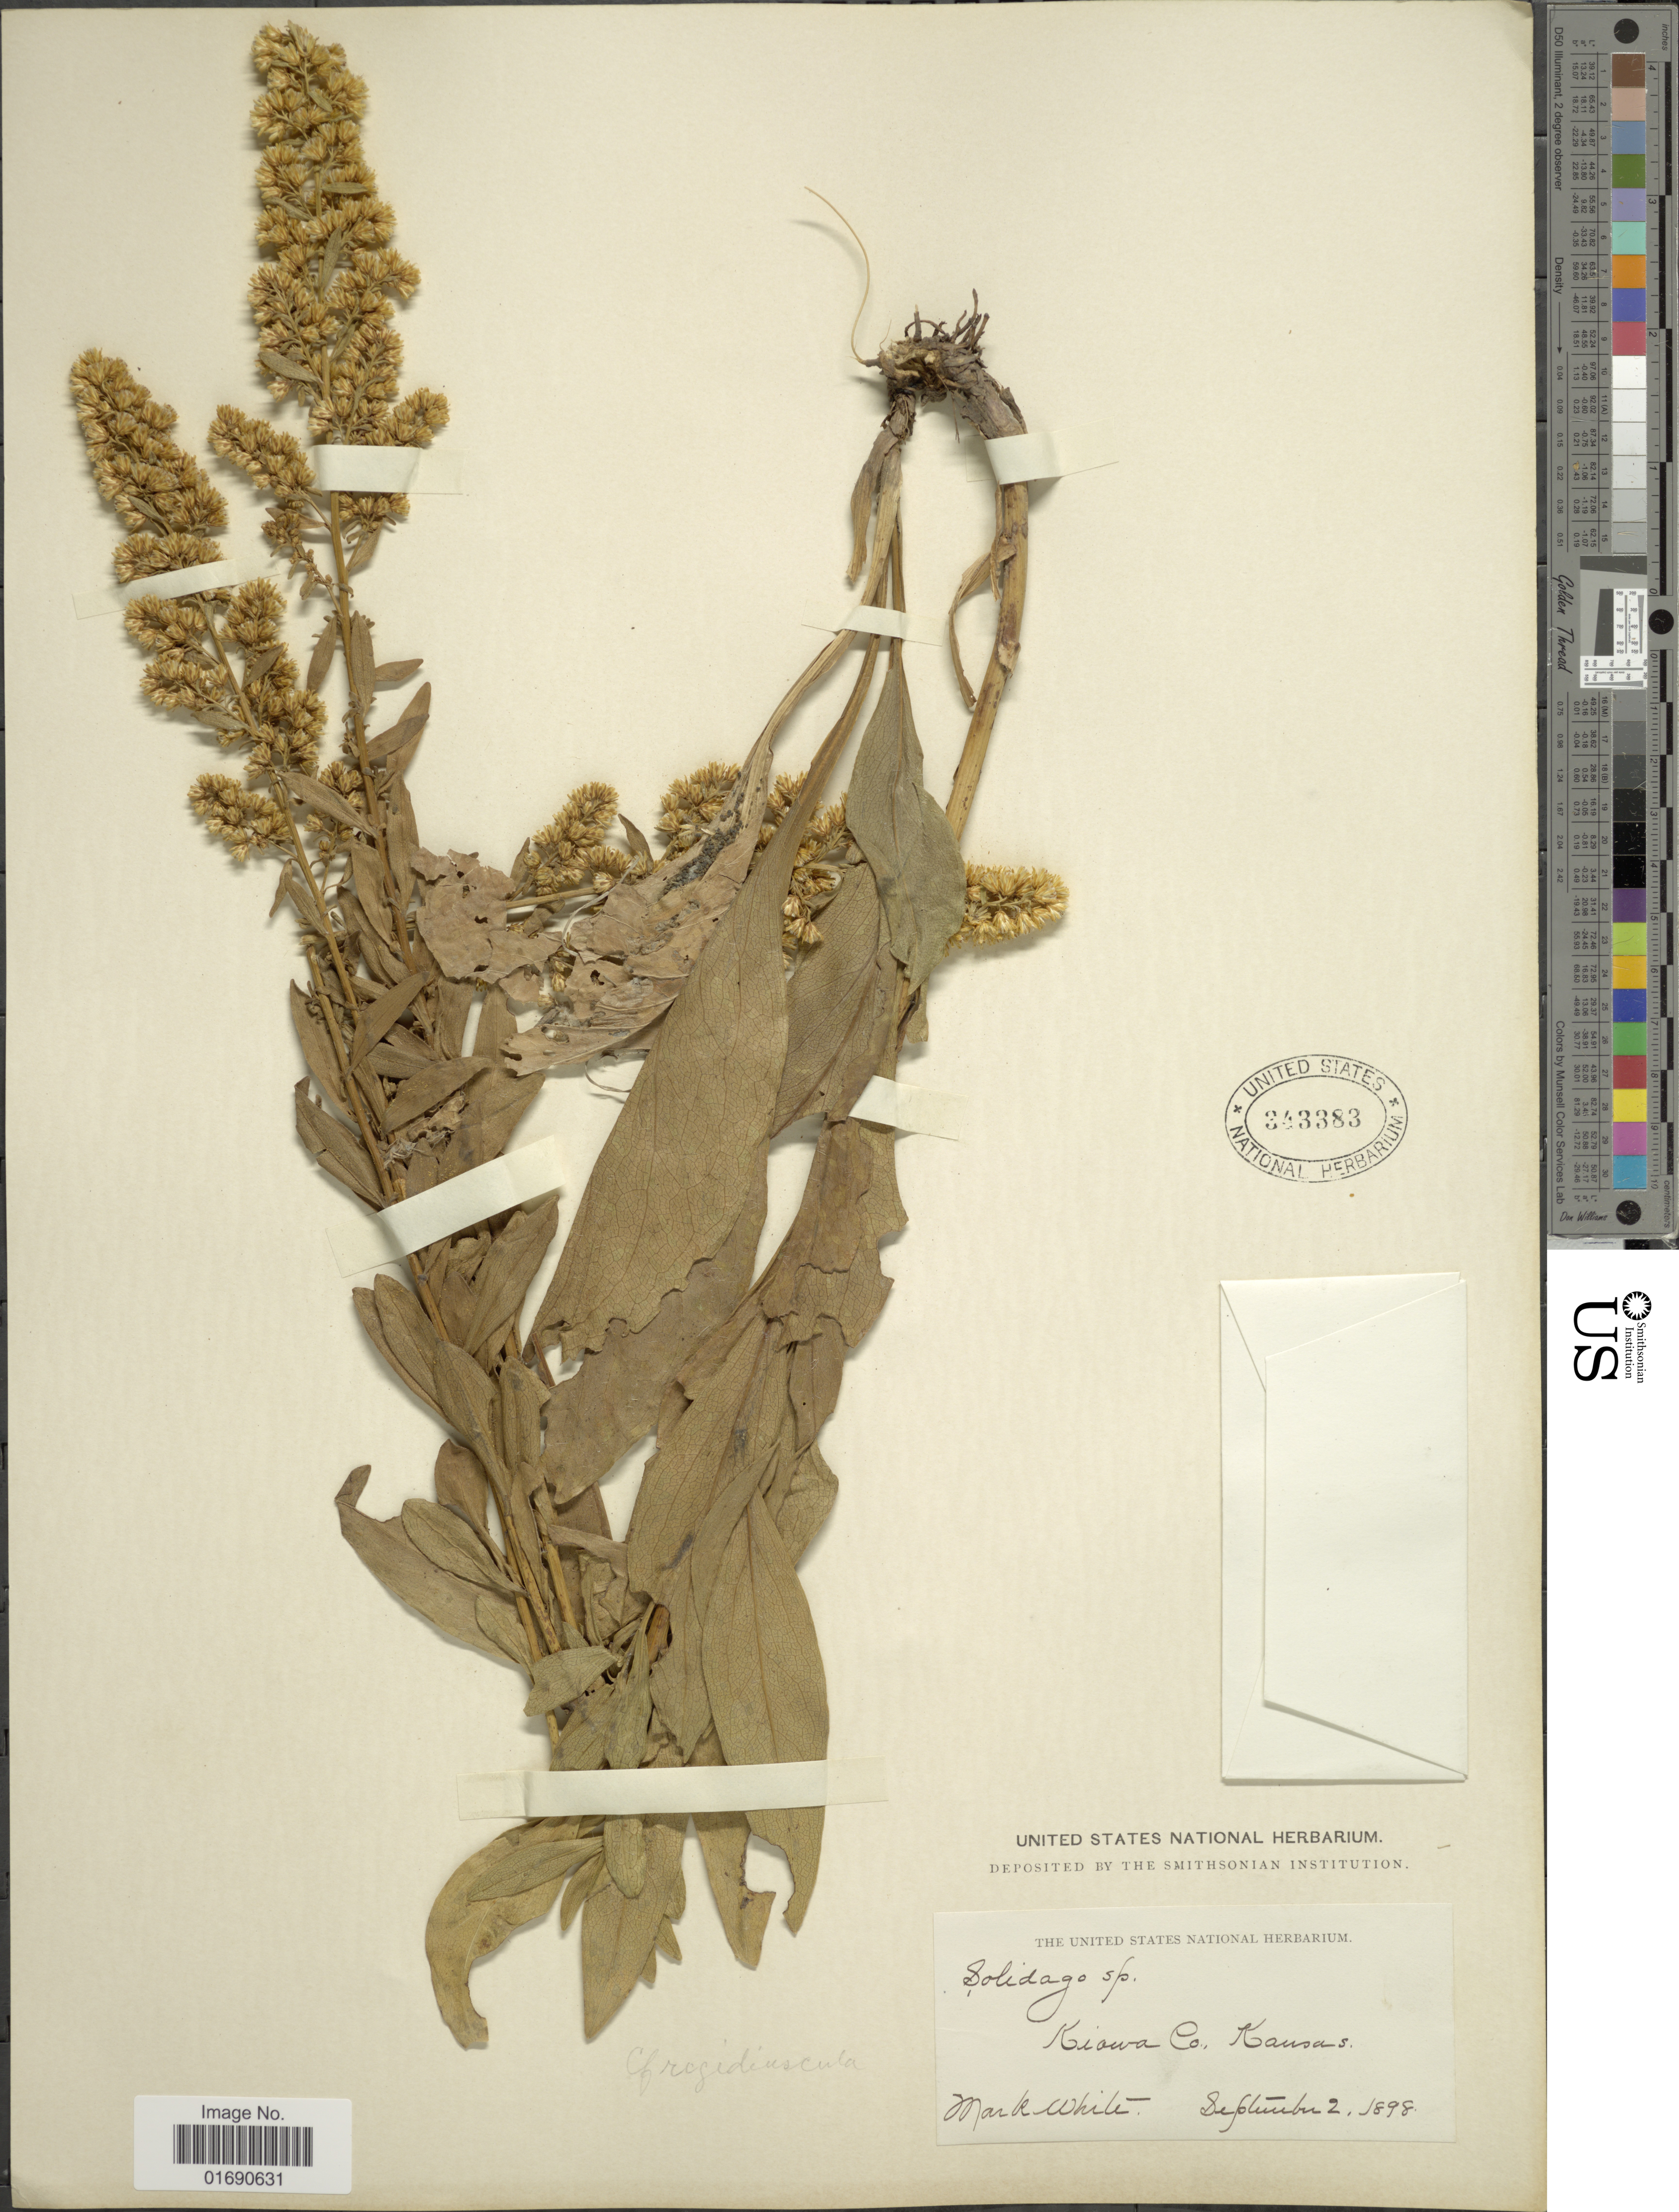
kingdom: Plantae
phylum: Tracheophyta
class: Magnoliopsida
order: Asterales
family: Asteraceae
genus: Solidago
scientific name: Solidago speciosa var. angustata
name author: Torr. & A. Gray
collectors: M. White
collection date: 1898-09-02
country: United States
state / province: Kansas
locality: Kiowa Co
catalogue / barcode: US 343383